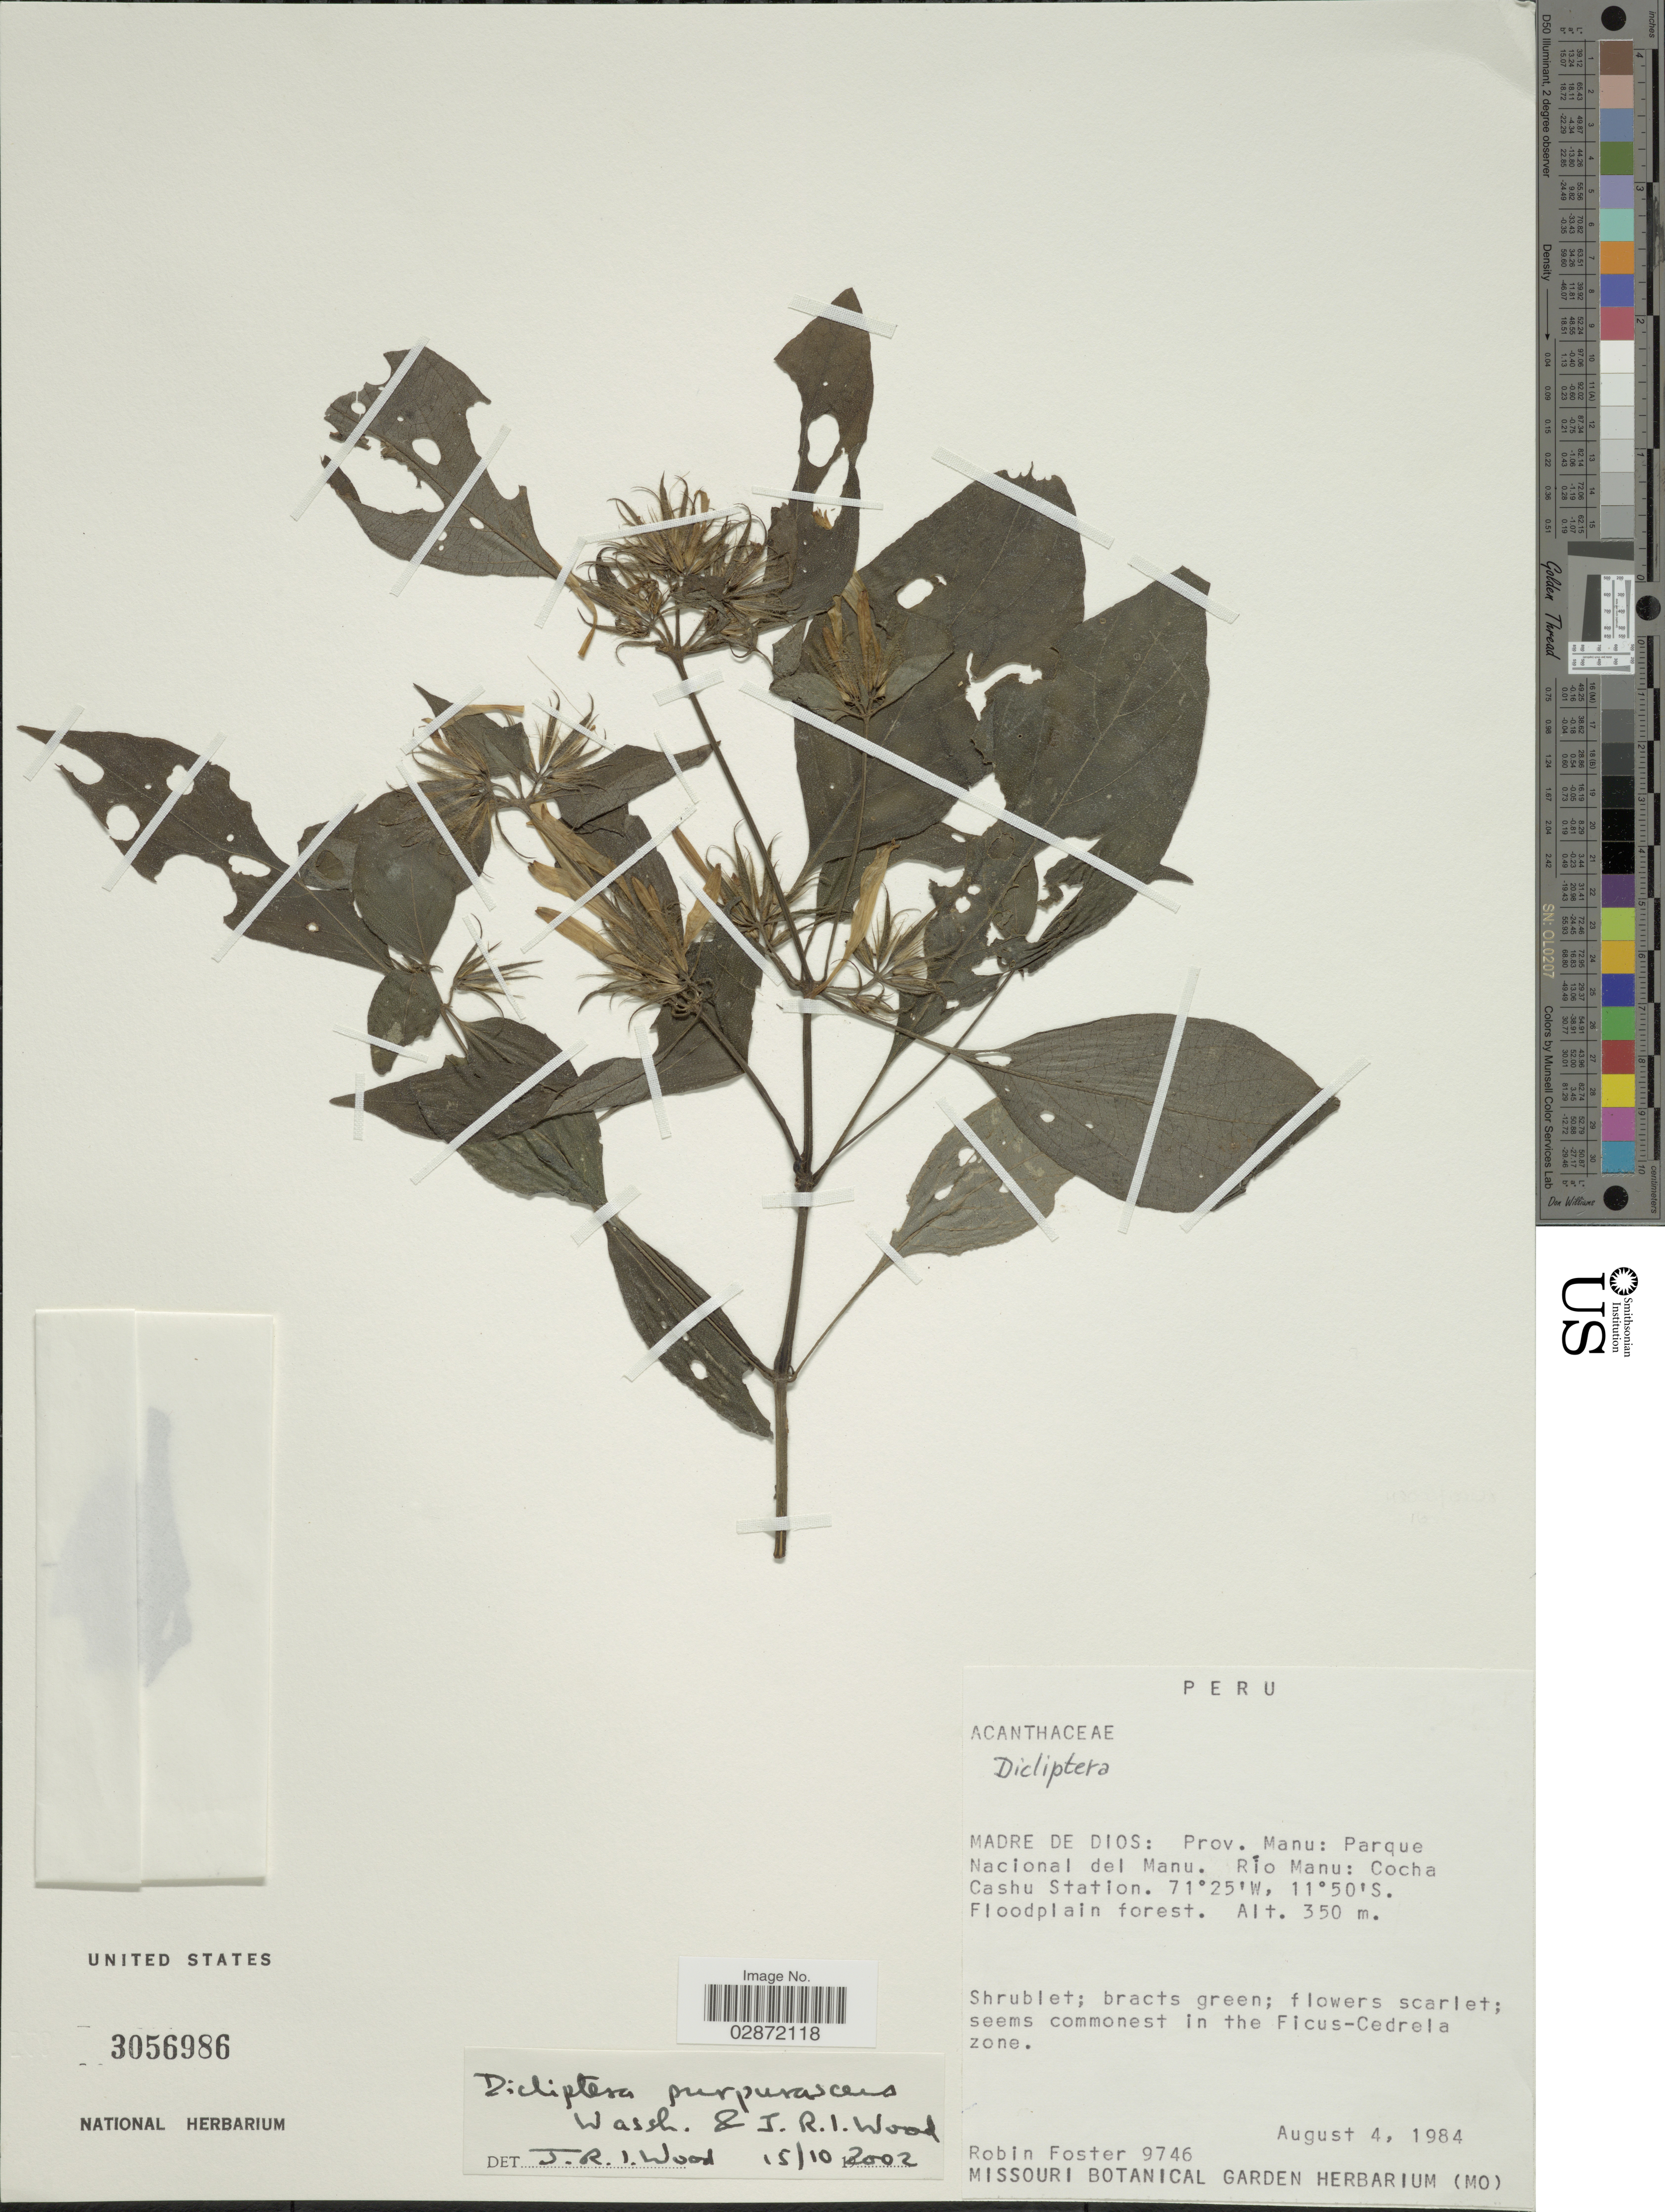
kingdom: Plantae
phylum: Tracheophyta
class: Magnoliopsida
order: Lamiales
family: Acanthaceae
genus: Dicliptera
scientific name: Dicliptera purpurascens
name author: Wassh. & J.R.I. Wood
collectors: R. B. Foster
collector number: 9746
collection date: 1984-08-04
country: Peru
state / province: Madre de Dios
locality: Prov. Manu: Parque Nacional del Manu. Río Manu: Cocha Cashu Station.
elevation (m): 350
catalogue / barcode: US 3056986